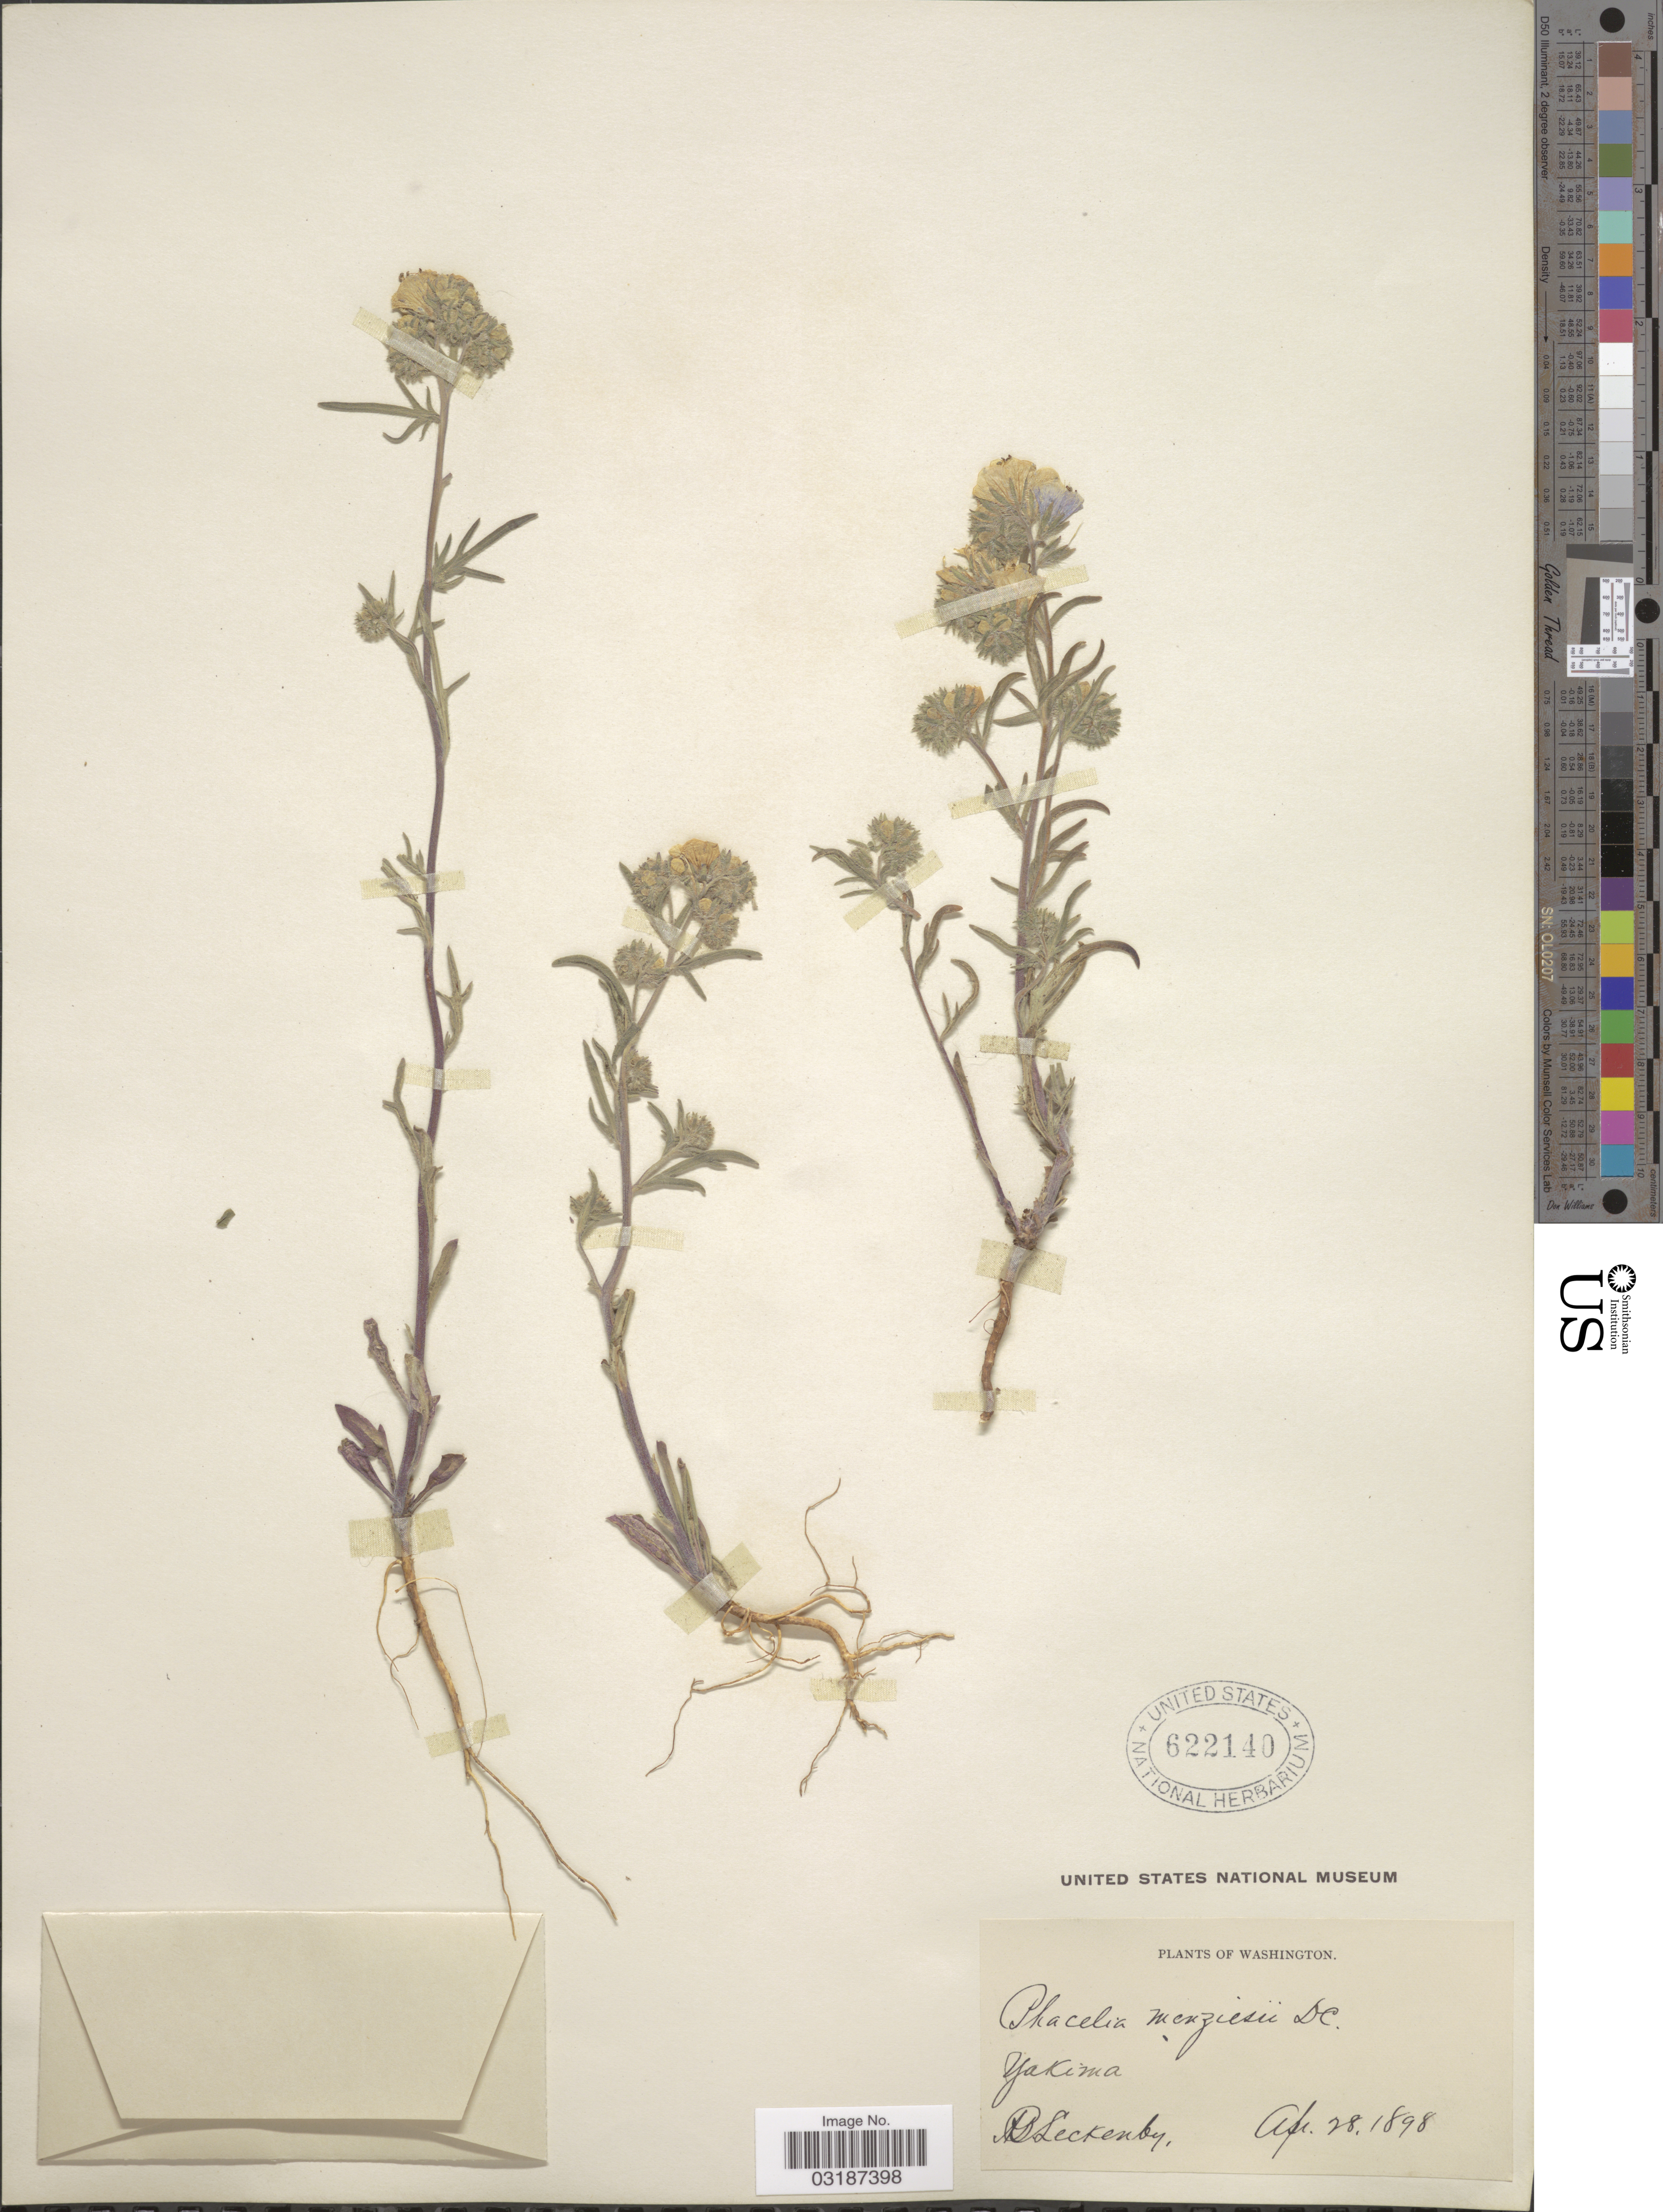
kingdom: Plantae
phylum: Tracheophyta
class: Magnoliopsida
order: Boraginales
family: Hydrophyllaceae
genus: Phacelia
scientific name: Phacelia linearis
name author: (Pursh) Holz.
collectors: A. Leckenby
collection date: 1898-04-28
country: United States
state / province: Washington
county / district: Yakima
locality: Yakima.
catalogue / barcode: US 622140